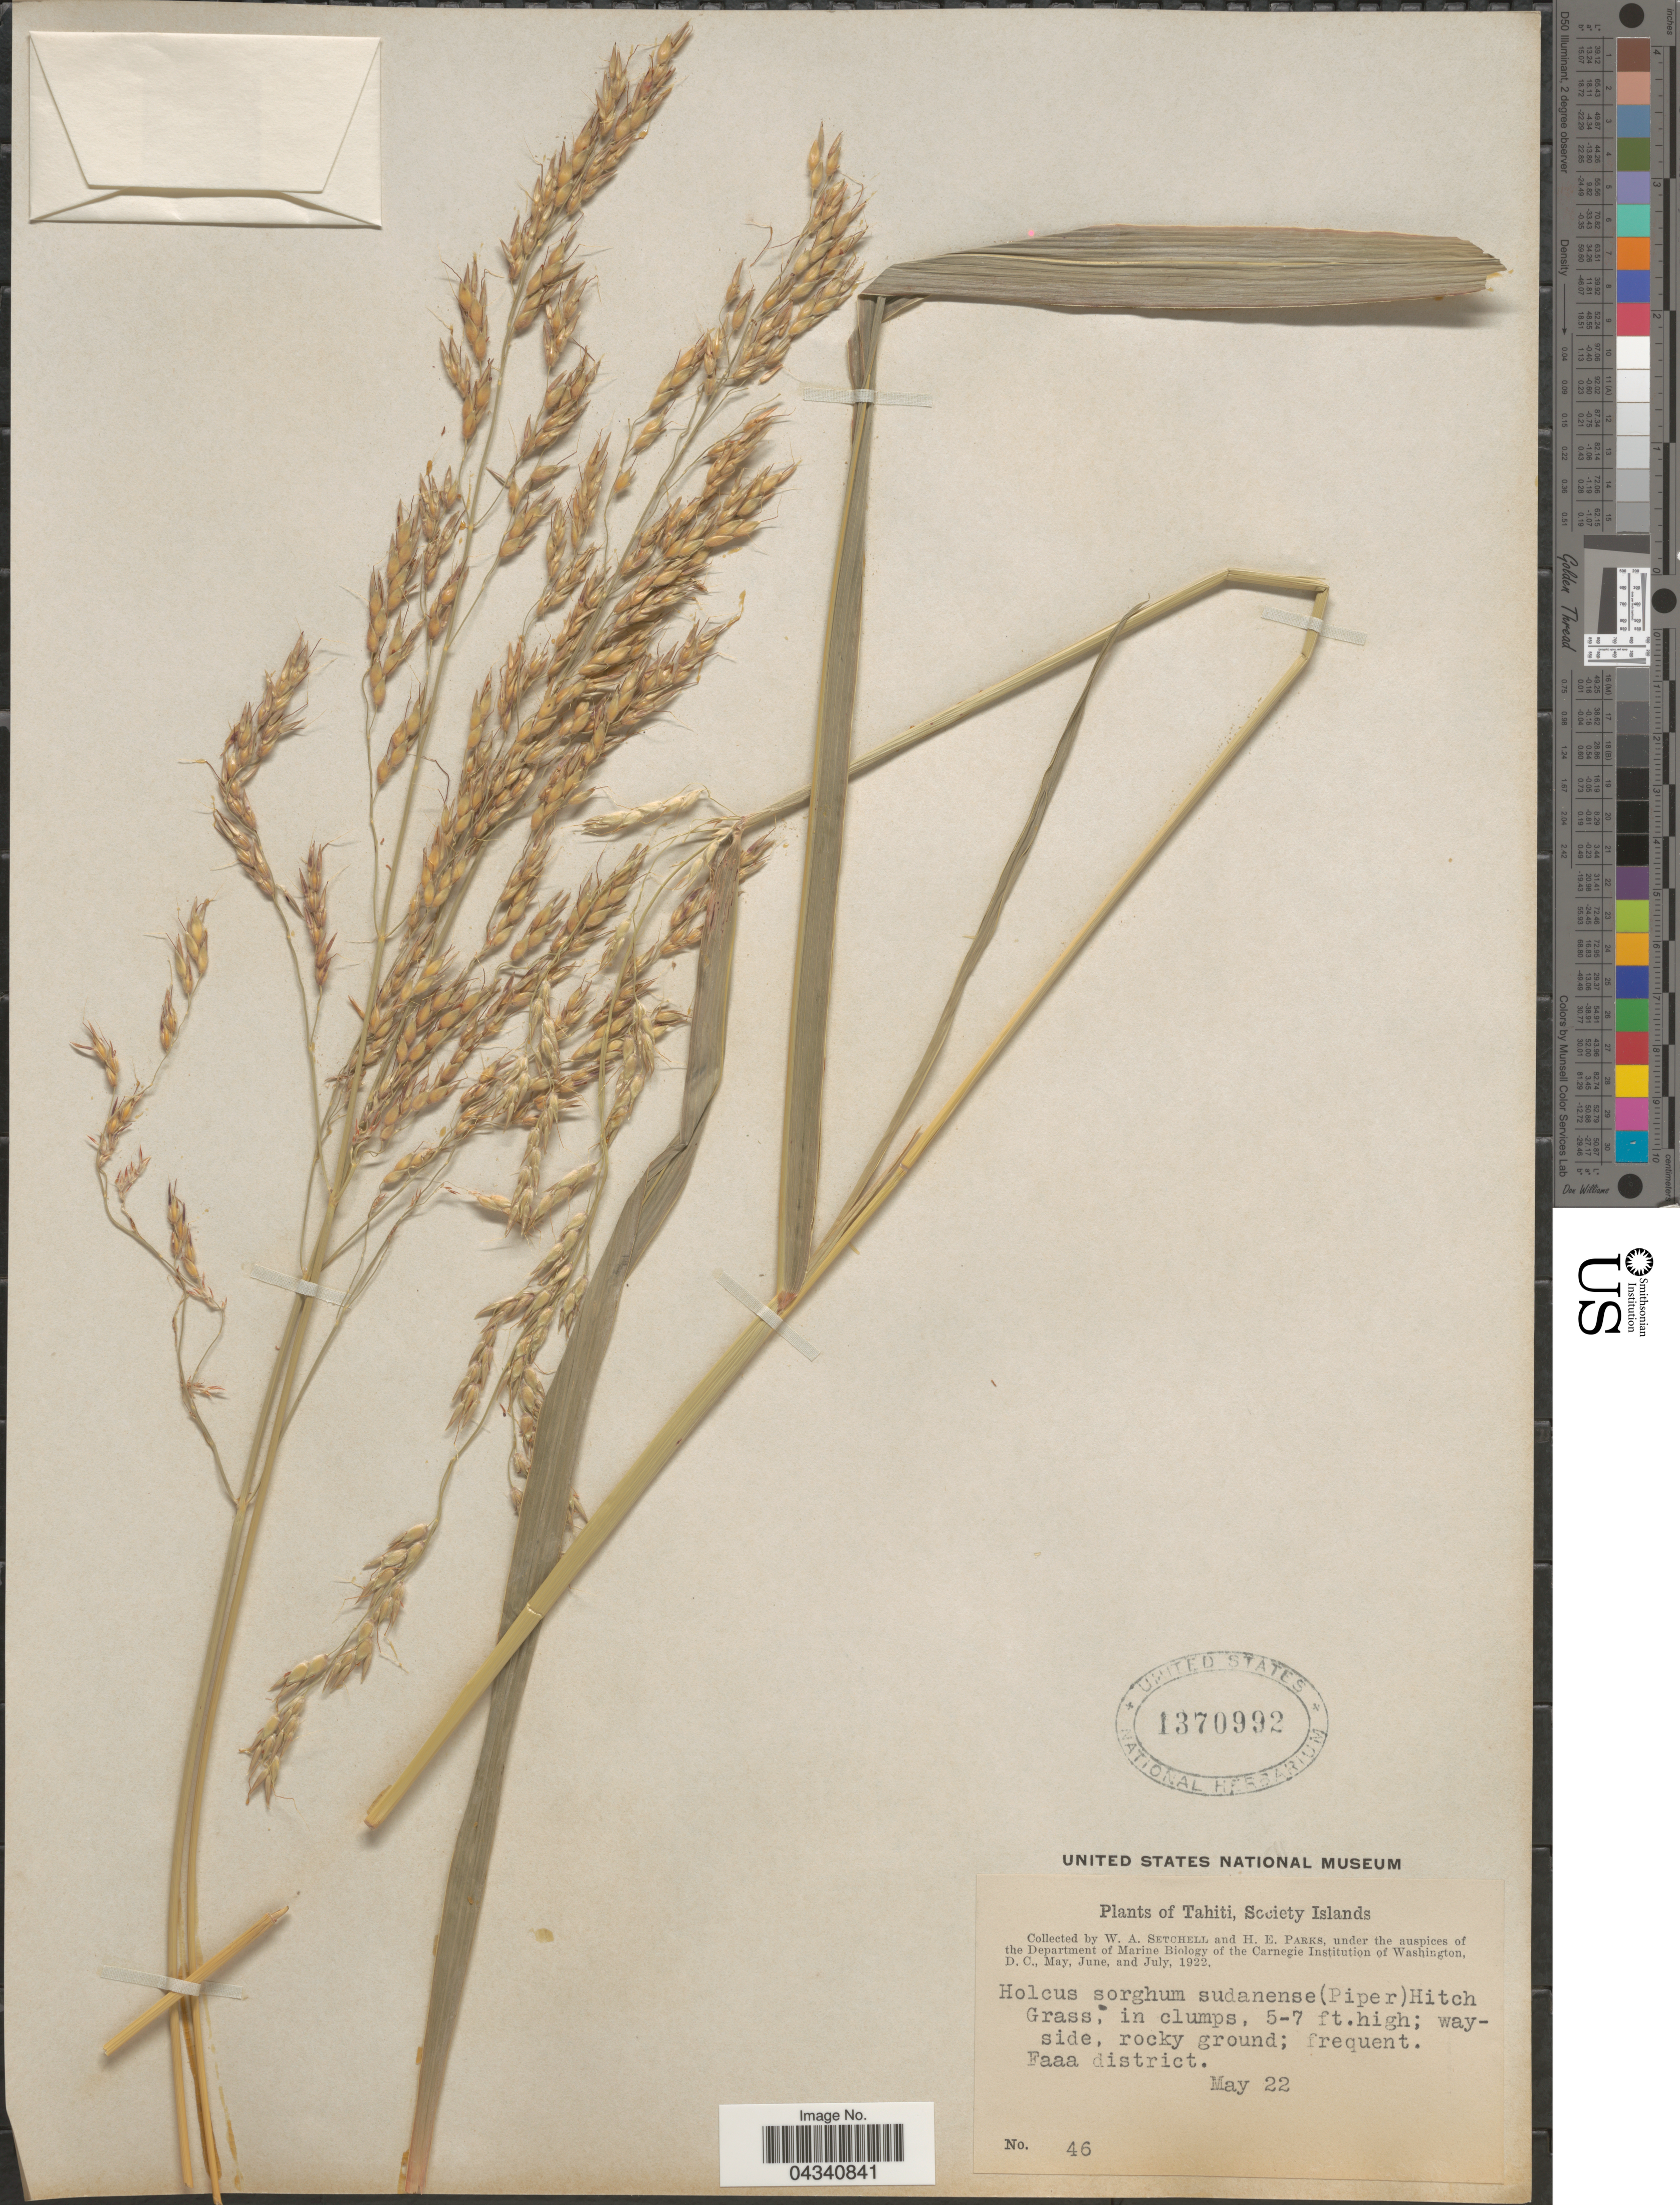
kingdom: Plantae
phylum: Tracheophyta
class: Liliopsida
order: Poales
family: Poaceae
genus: Sorghum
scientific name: Sorghum x drummondii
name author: (Nees ex Steud.) Millsp. & Chase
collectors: W. Setchell & H. E. Parks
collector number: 46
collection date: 1922-05-22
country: French Polynesia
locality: Tahiti, Society Islands. Faaa district.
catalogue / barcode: US 1370992